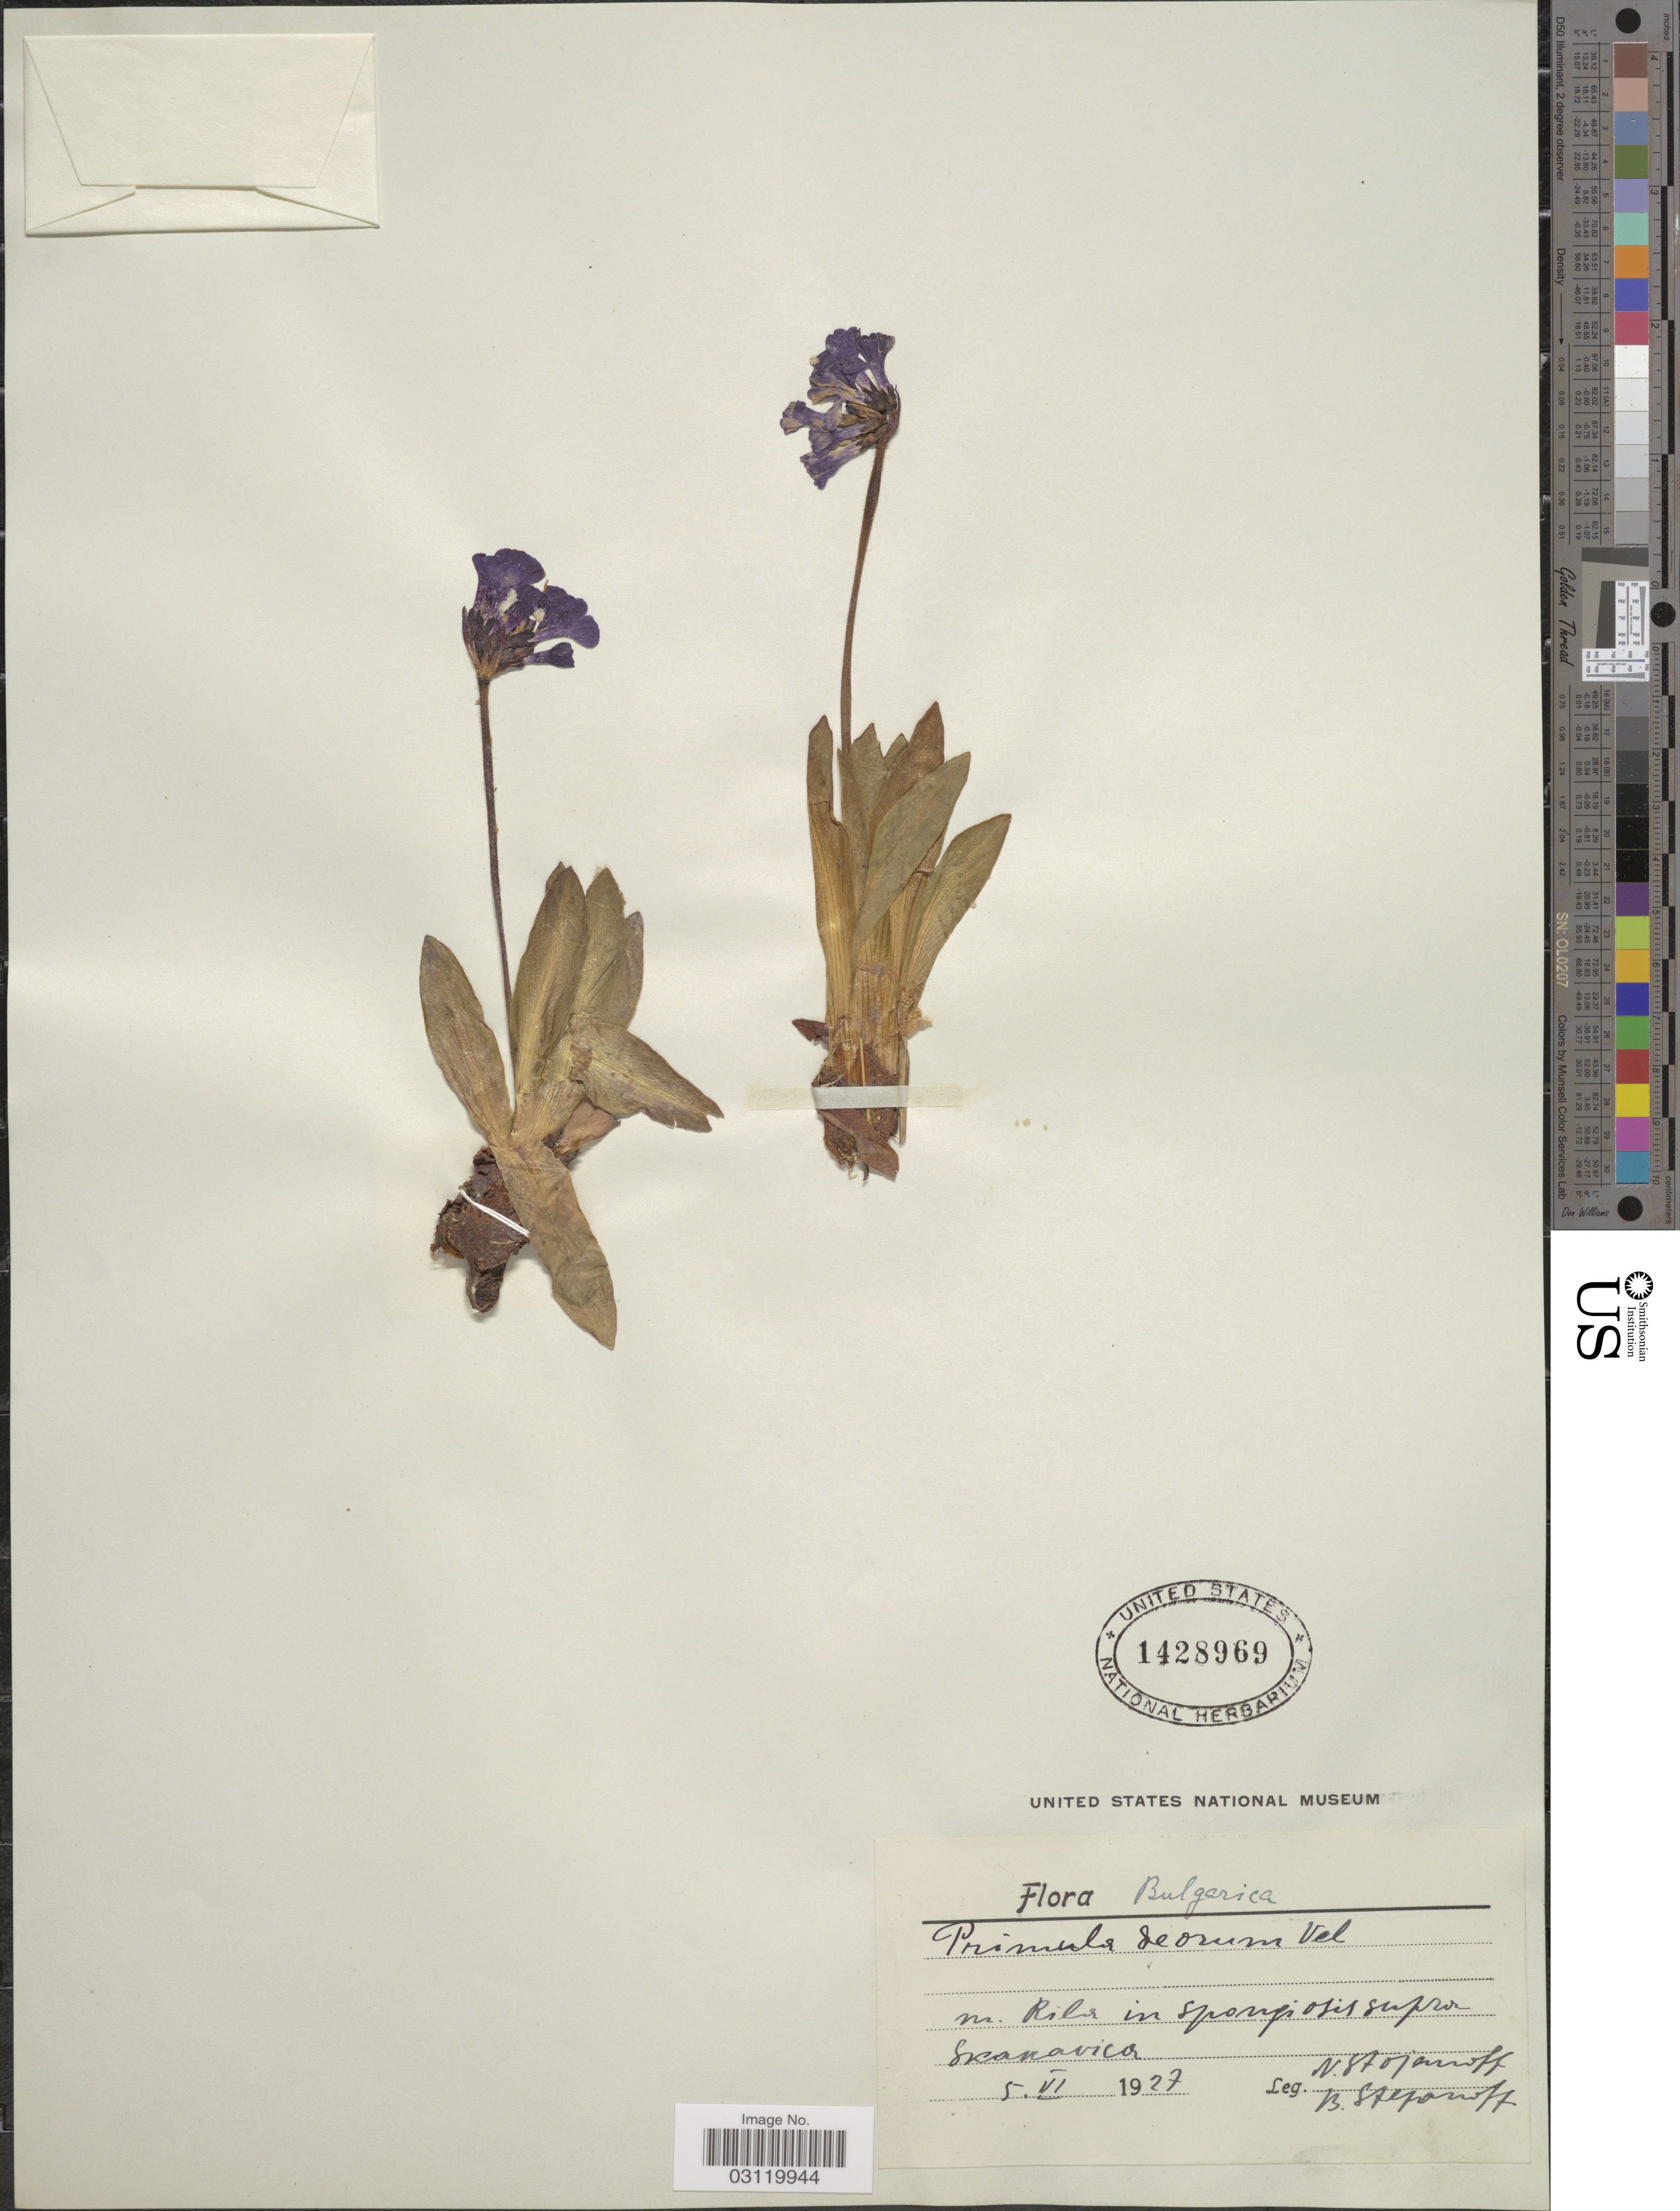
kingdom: Plantae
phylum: Tracheophyta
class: Magnoliopsida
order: Ericales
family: Primulaceae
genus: Primula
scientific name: Primula deorum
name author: Velen.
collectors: N. Stojanoff & B. Stefanoff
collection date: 1927-06-05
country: Bulgaria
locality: Bulgarica. Nr. Rilar in spongiosis supra Skanavica.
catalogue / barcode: US 1428969